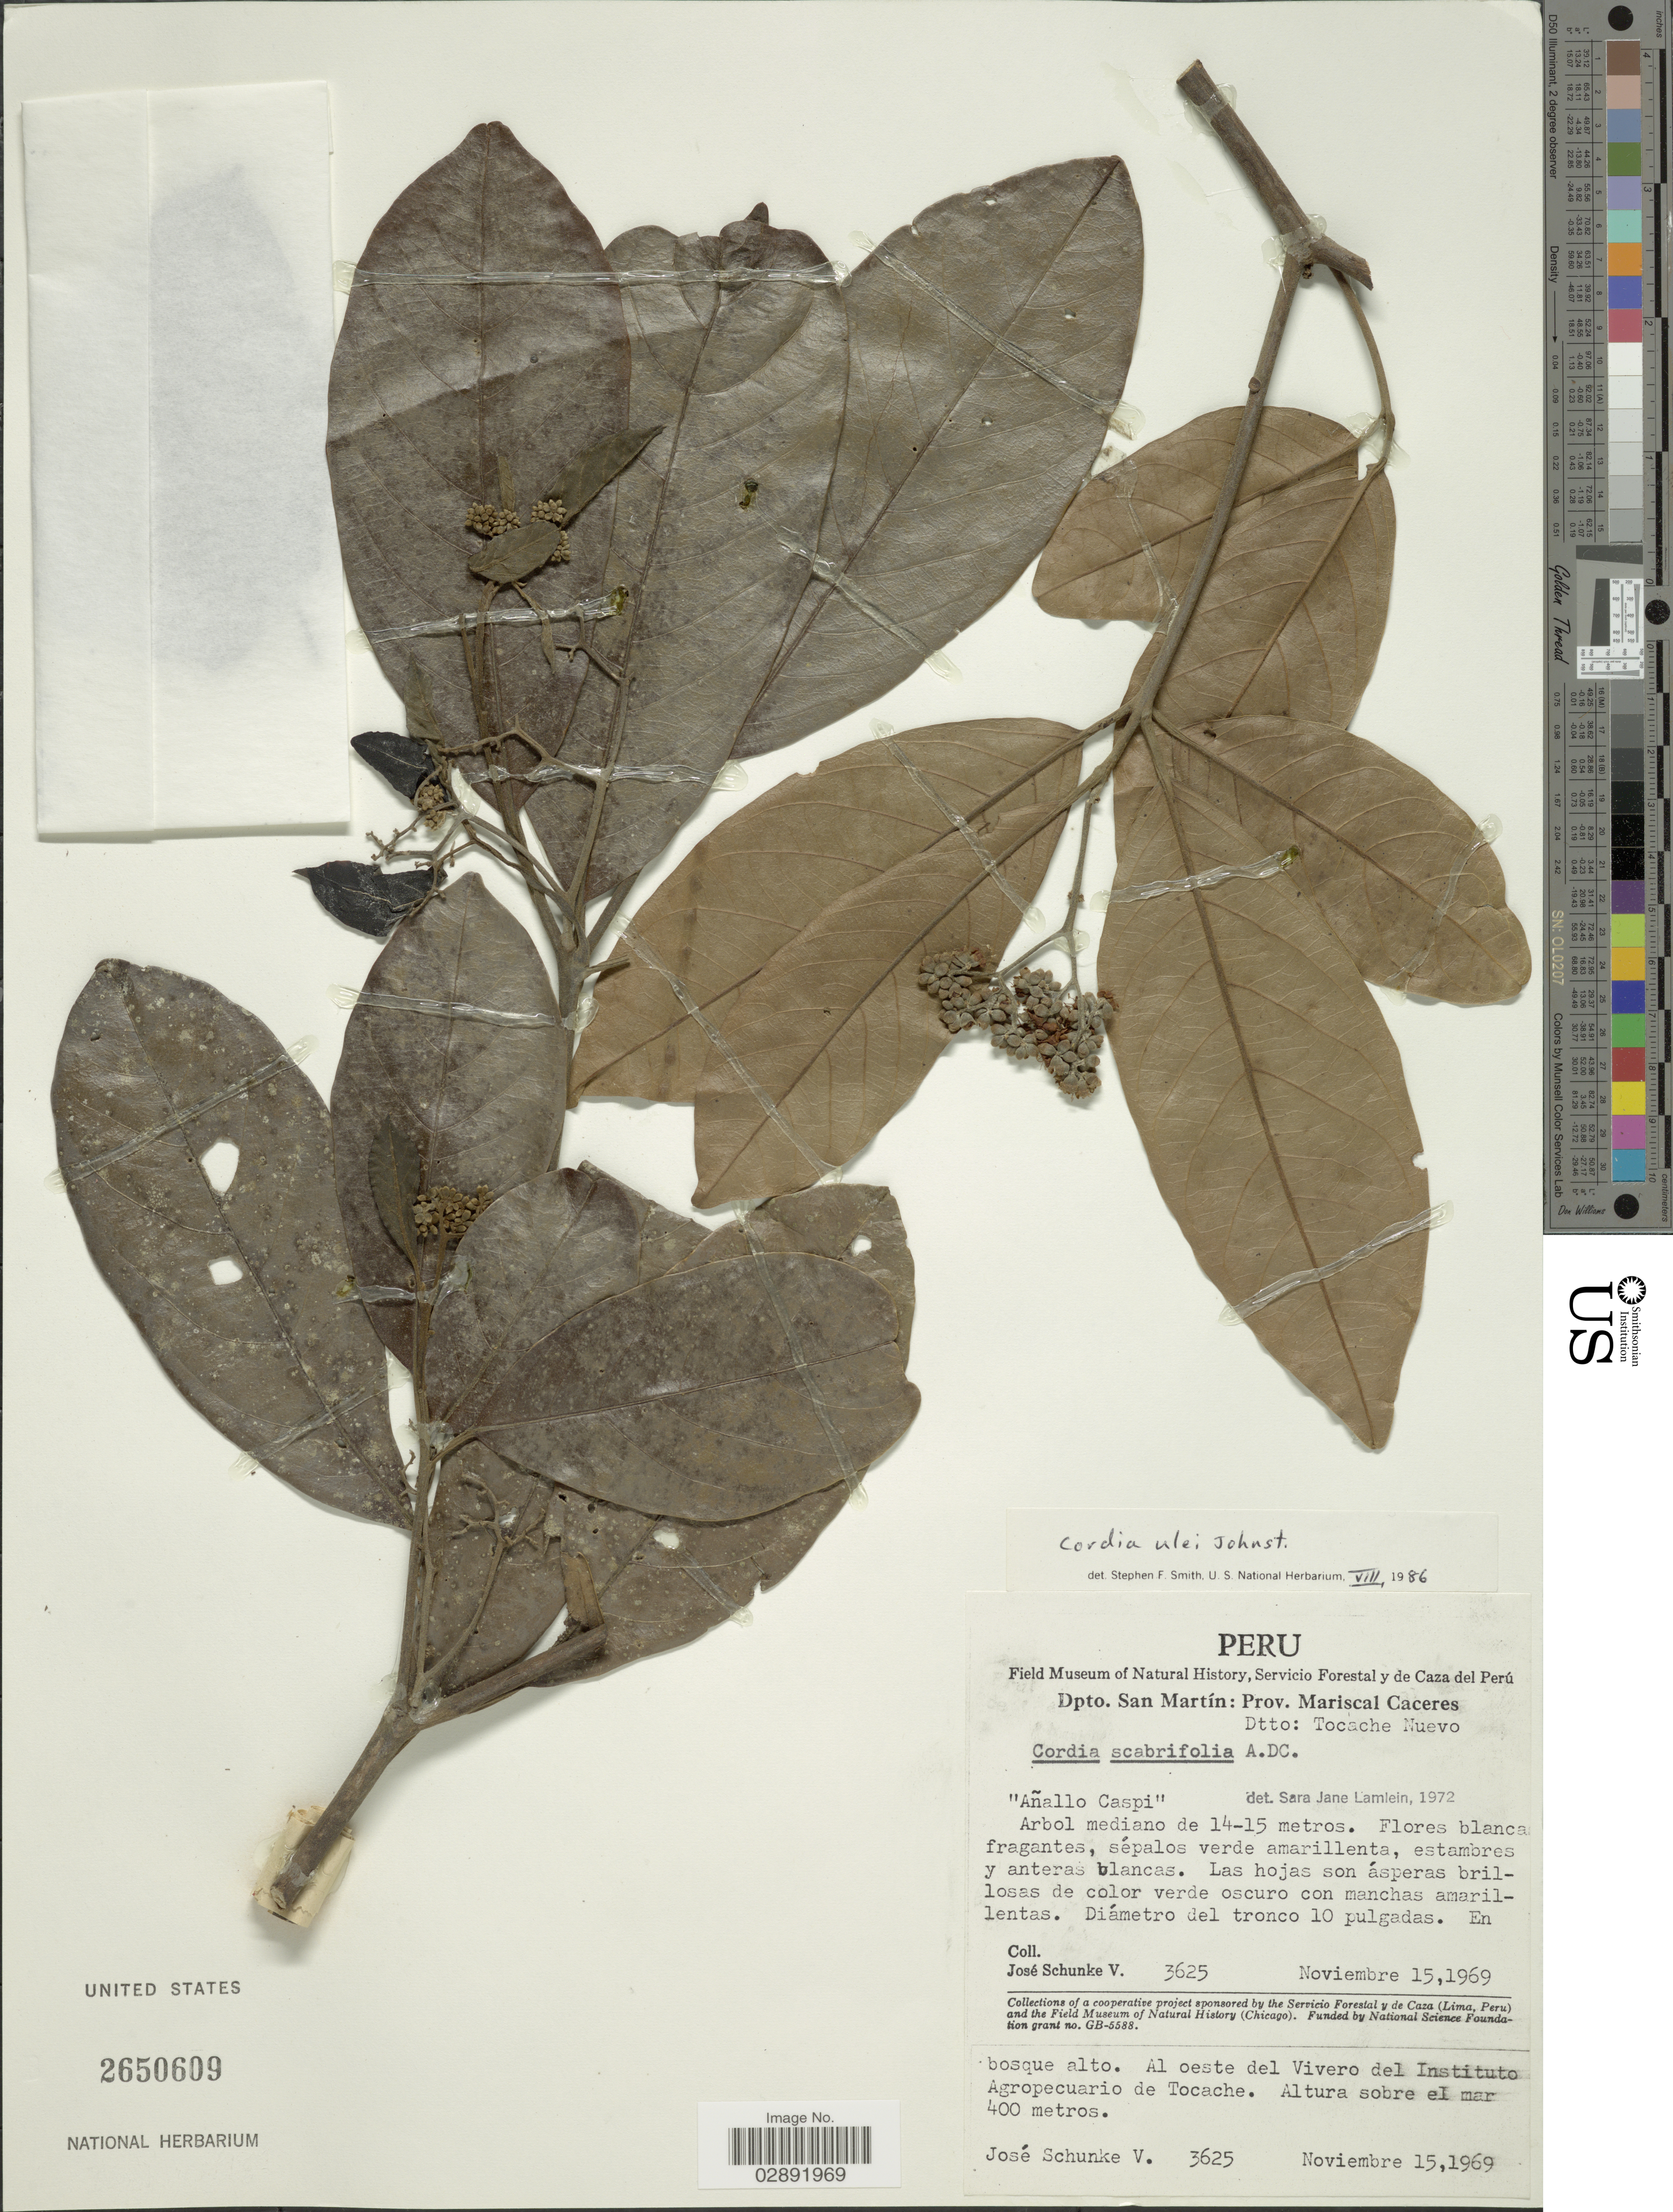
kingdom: Plantae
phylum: Tracheophyta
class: Magnoliopsida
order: Boraginales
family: Cordiaceae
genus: Cordia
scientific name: Cordia ulei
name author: I.M. Johnst.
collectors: J. Schunke Vigo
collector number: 3625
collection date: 1969-11-15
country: Peru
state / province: San Martín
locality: Dpto. San Martín: Prov. Mariscal Caceres, Dtto: Tocache Nuevo. Al oeste del Vivero del Instituto Agropecuario de Tocache.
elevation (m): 400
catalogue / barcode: US 2650609